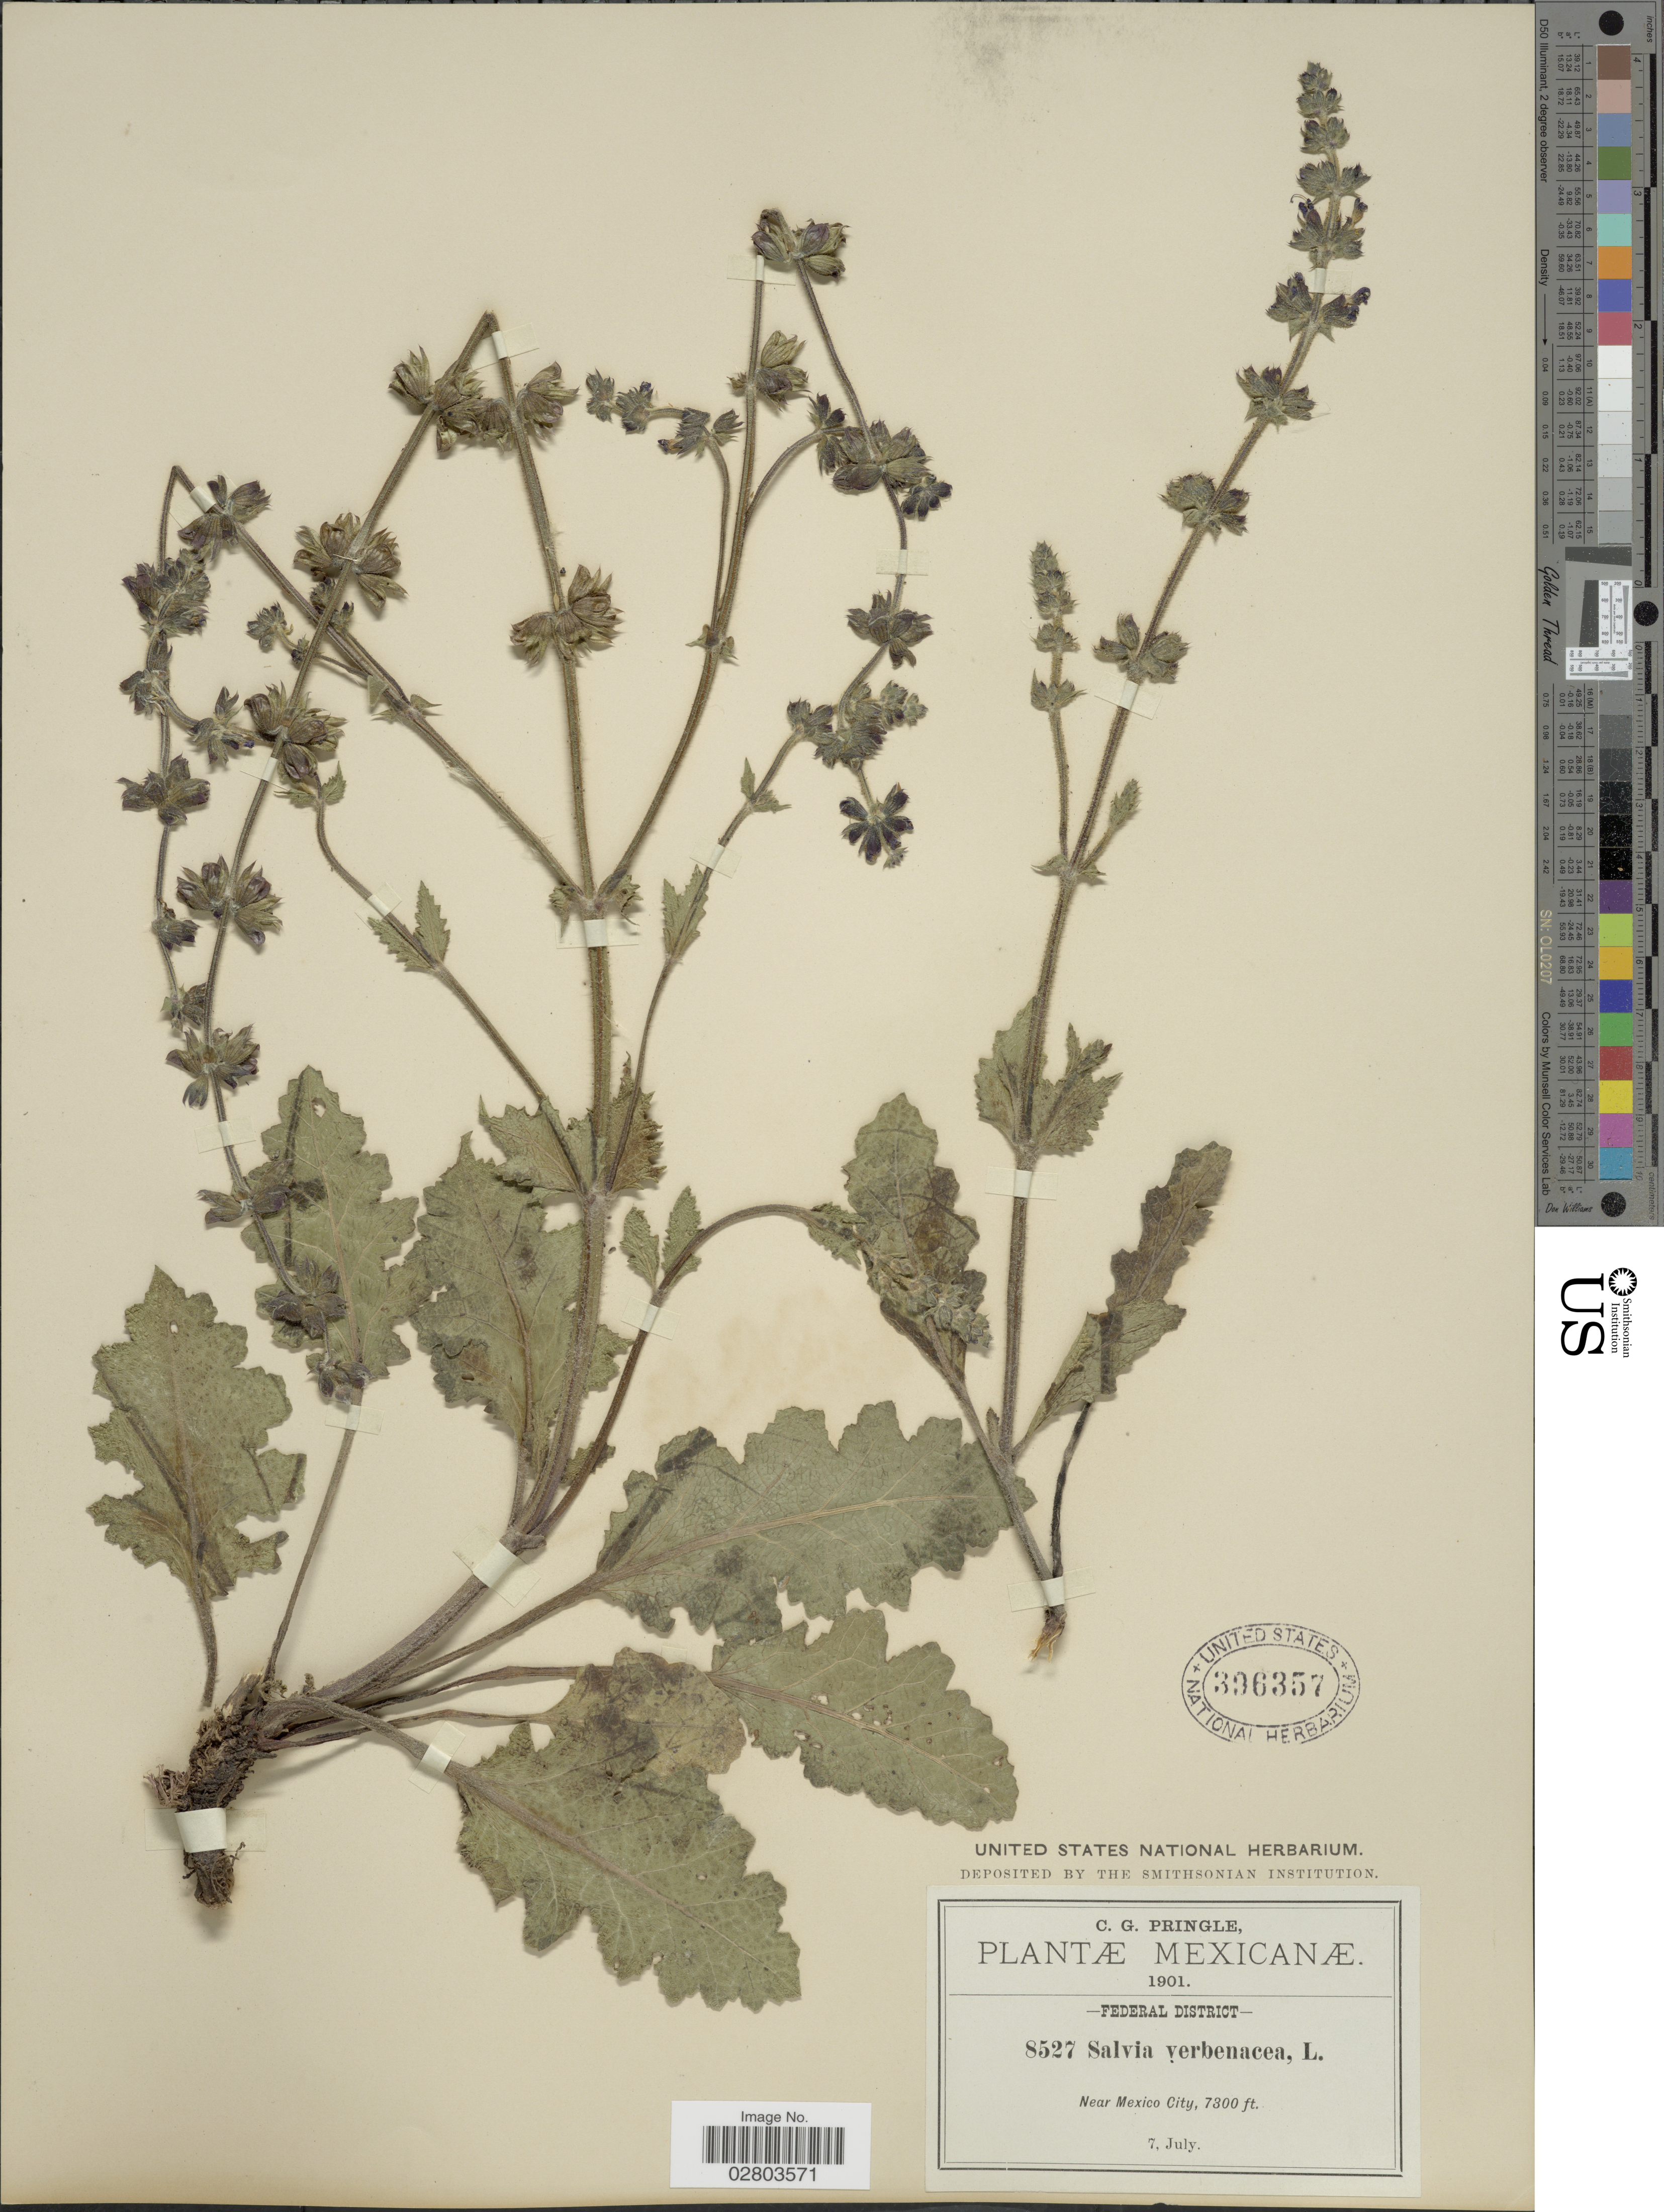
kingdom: Plantae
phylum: Tracheophyta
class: Magnoliopsida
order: Lamiales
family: Lamiaceae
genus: Salvia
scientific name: Salvia verbenacea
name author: L.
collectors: C. G. Pringle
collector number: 8527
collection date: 1901-07-07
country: Mexico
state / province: Distrito Federal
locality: Federal District. Near Mexico City.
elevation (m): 2225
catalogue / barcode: US 396357